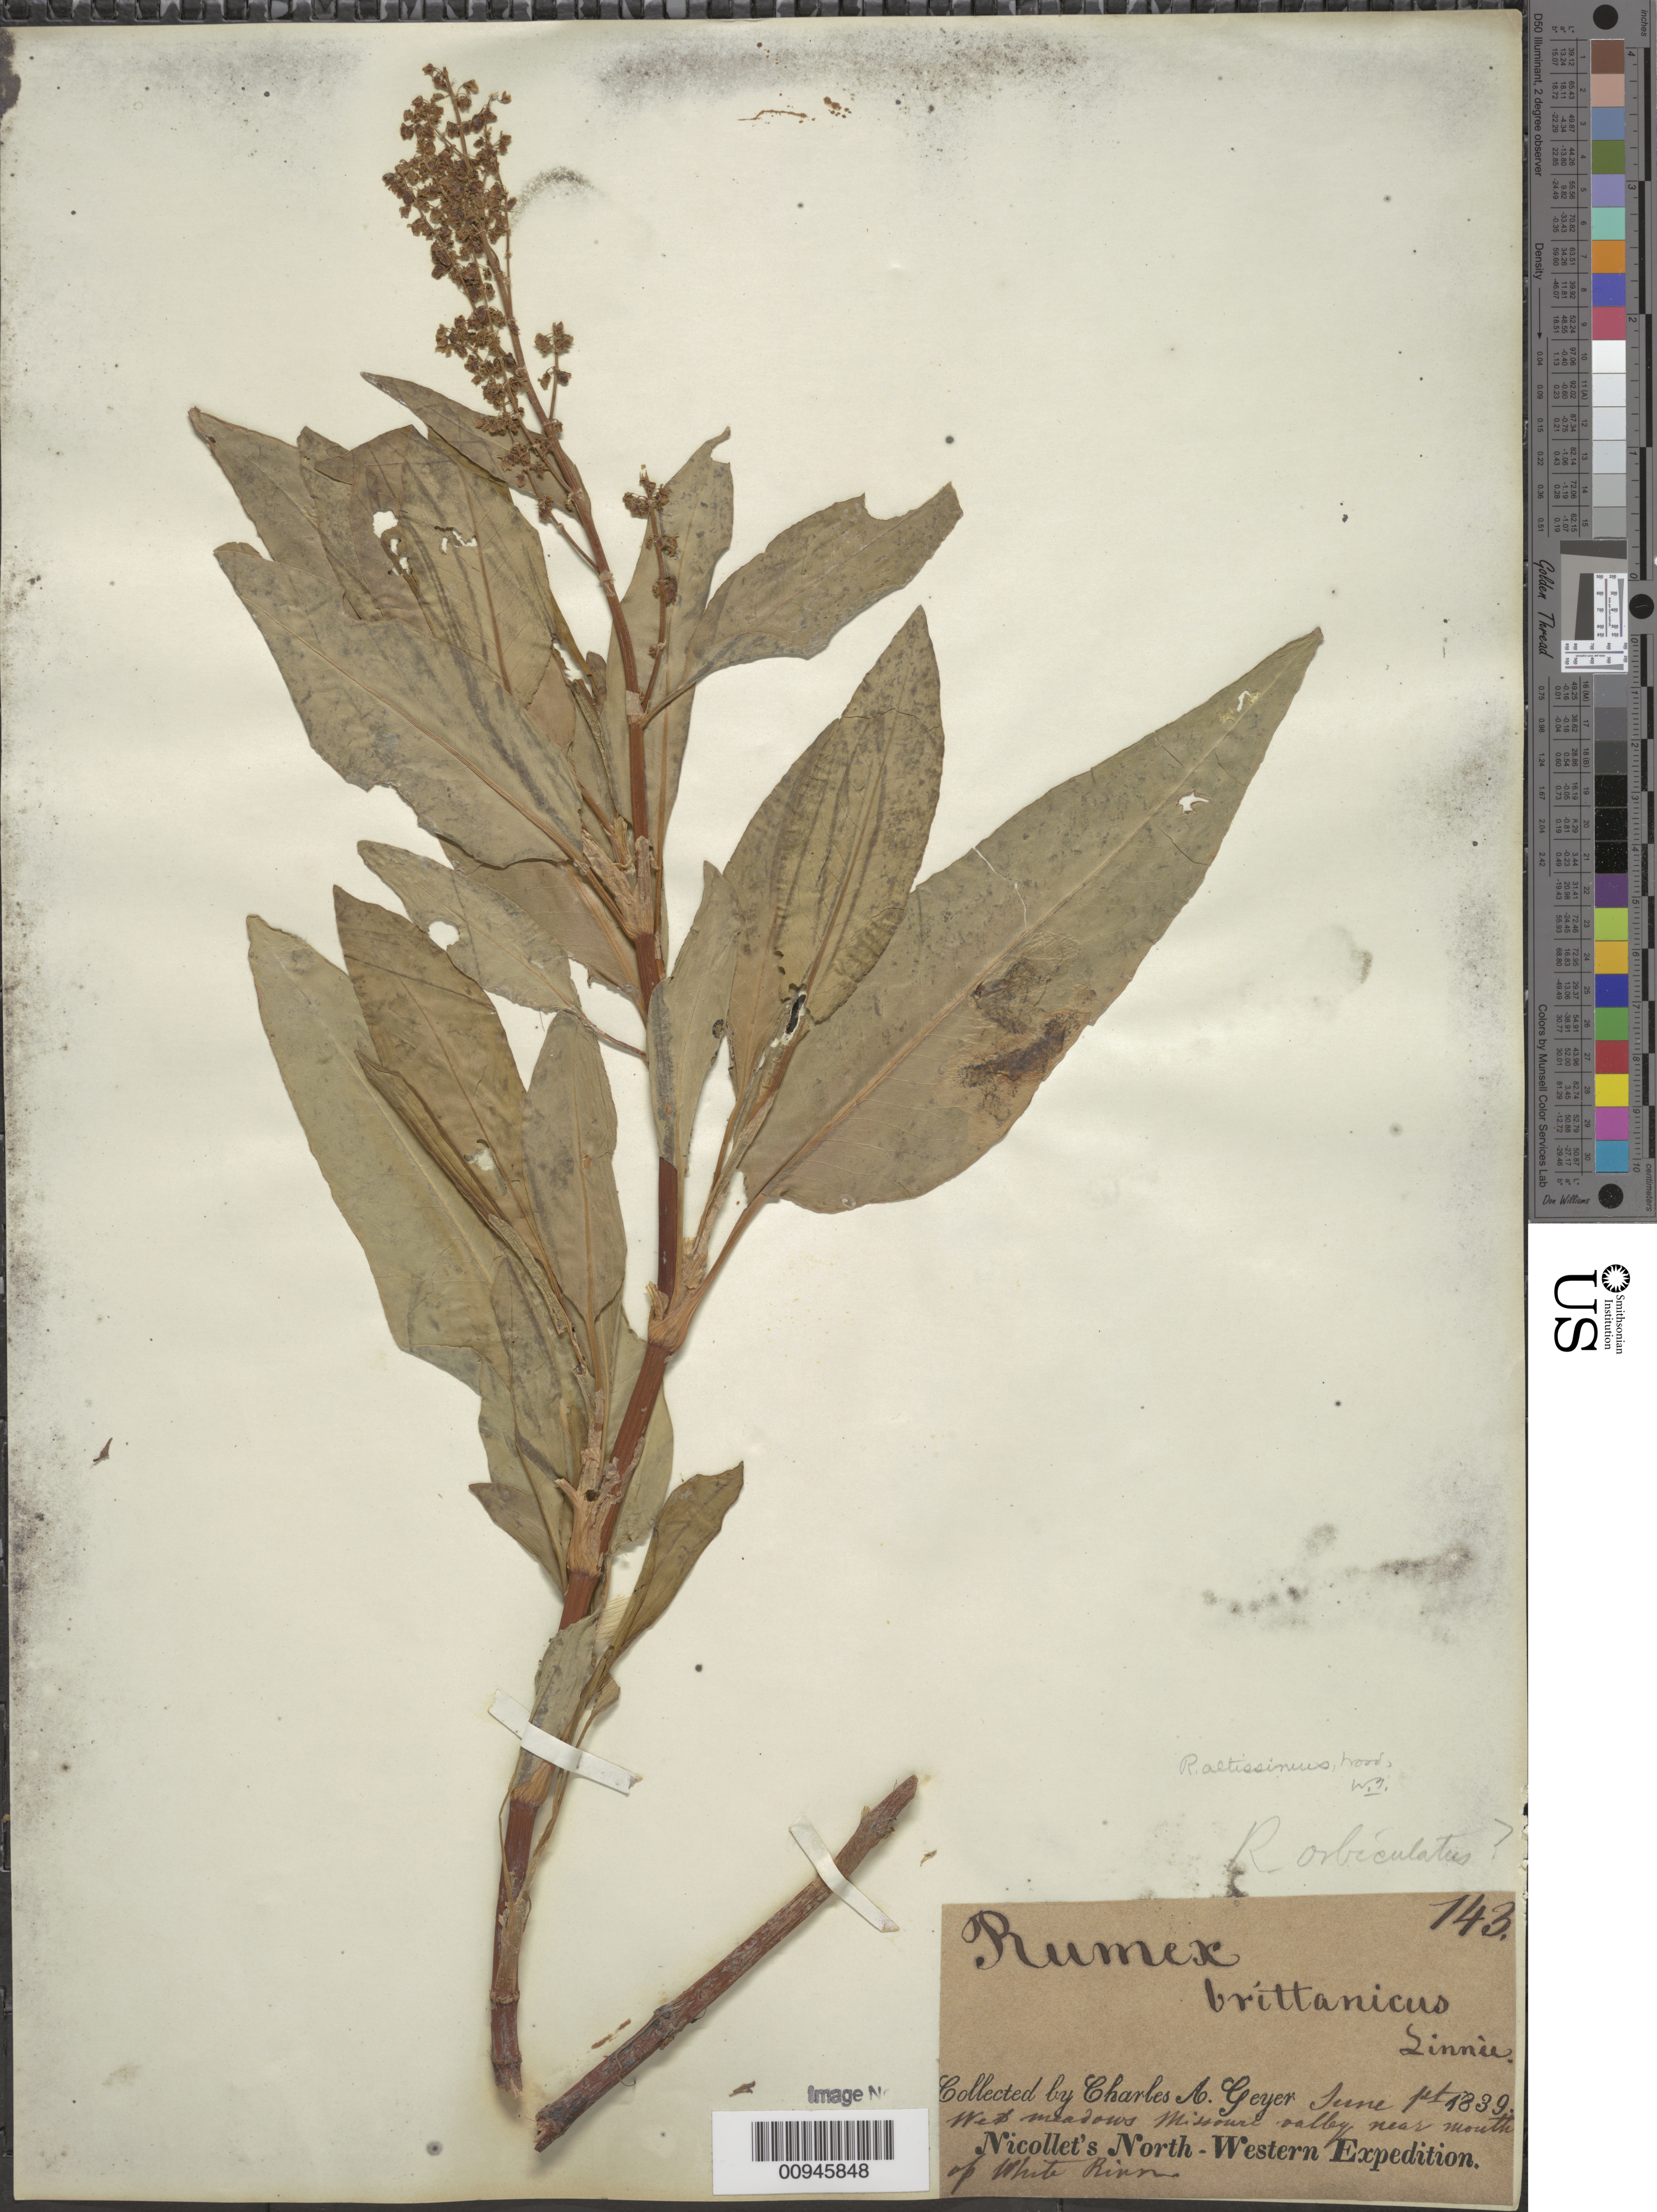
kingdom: Plantae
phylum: Tracheophyta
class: Magnoliopsida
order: Caryophyllales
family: Polygonaceae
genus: Rumex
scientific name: Rumex altissimus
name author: Alph. Wood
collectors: C. A. Geyer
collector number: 143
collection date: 1839-06-01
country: United States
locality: Wet meadows Missouri valley near mouth of White River. Nicollet's North-Western.